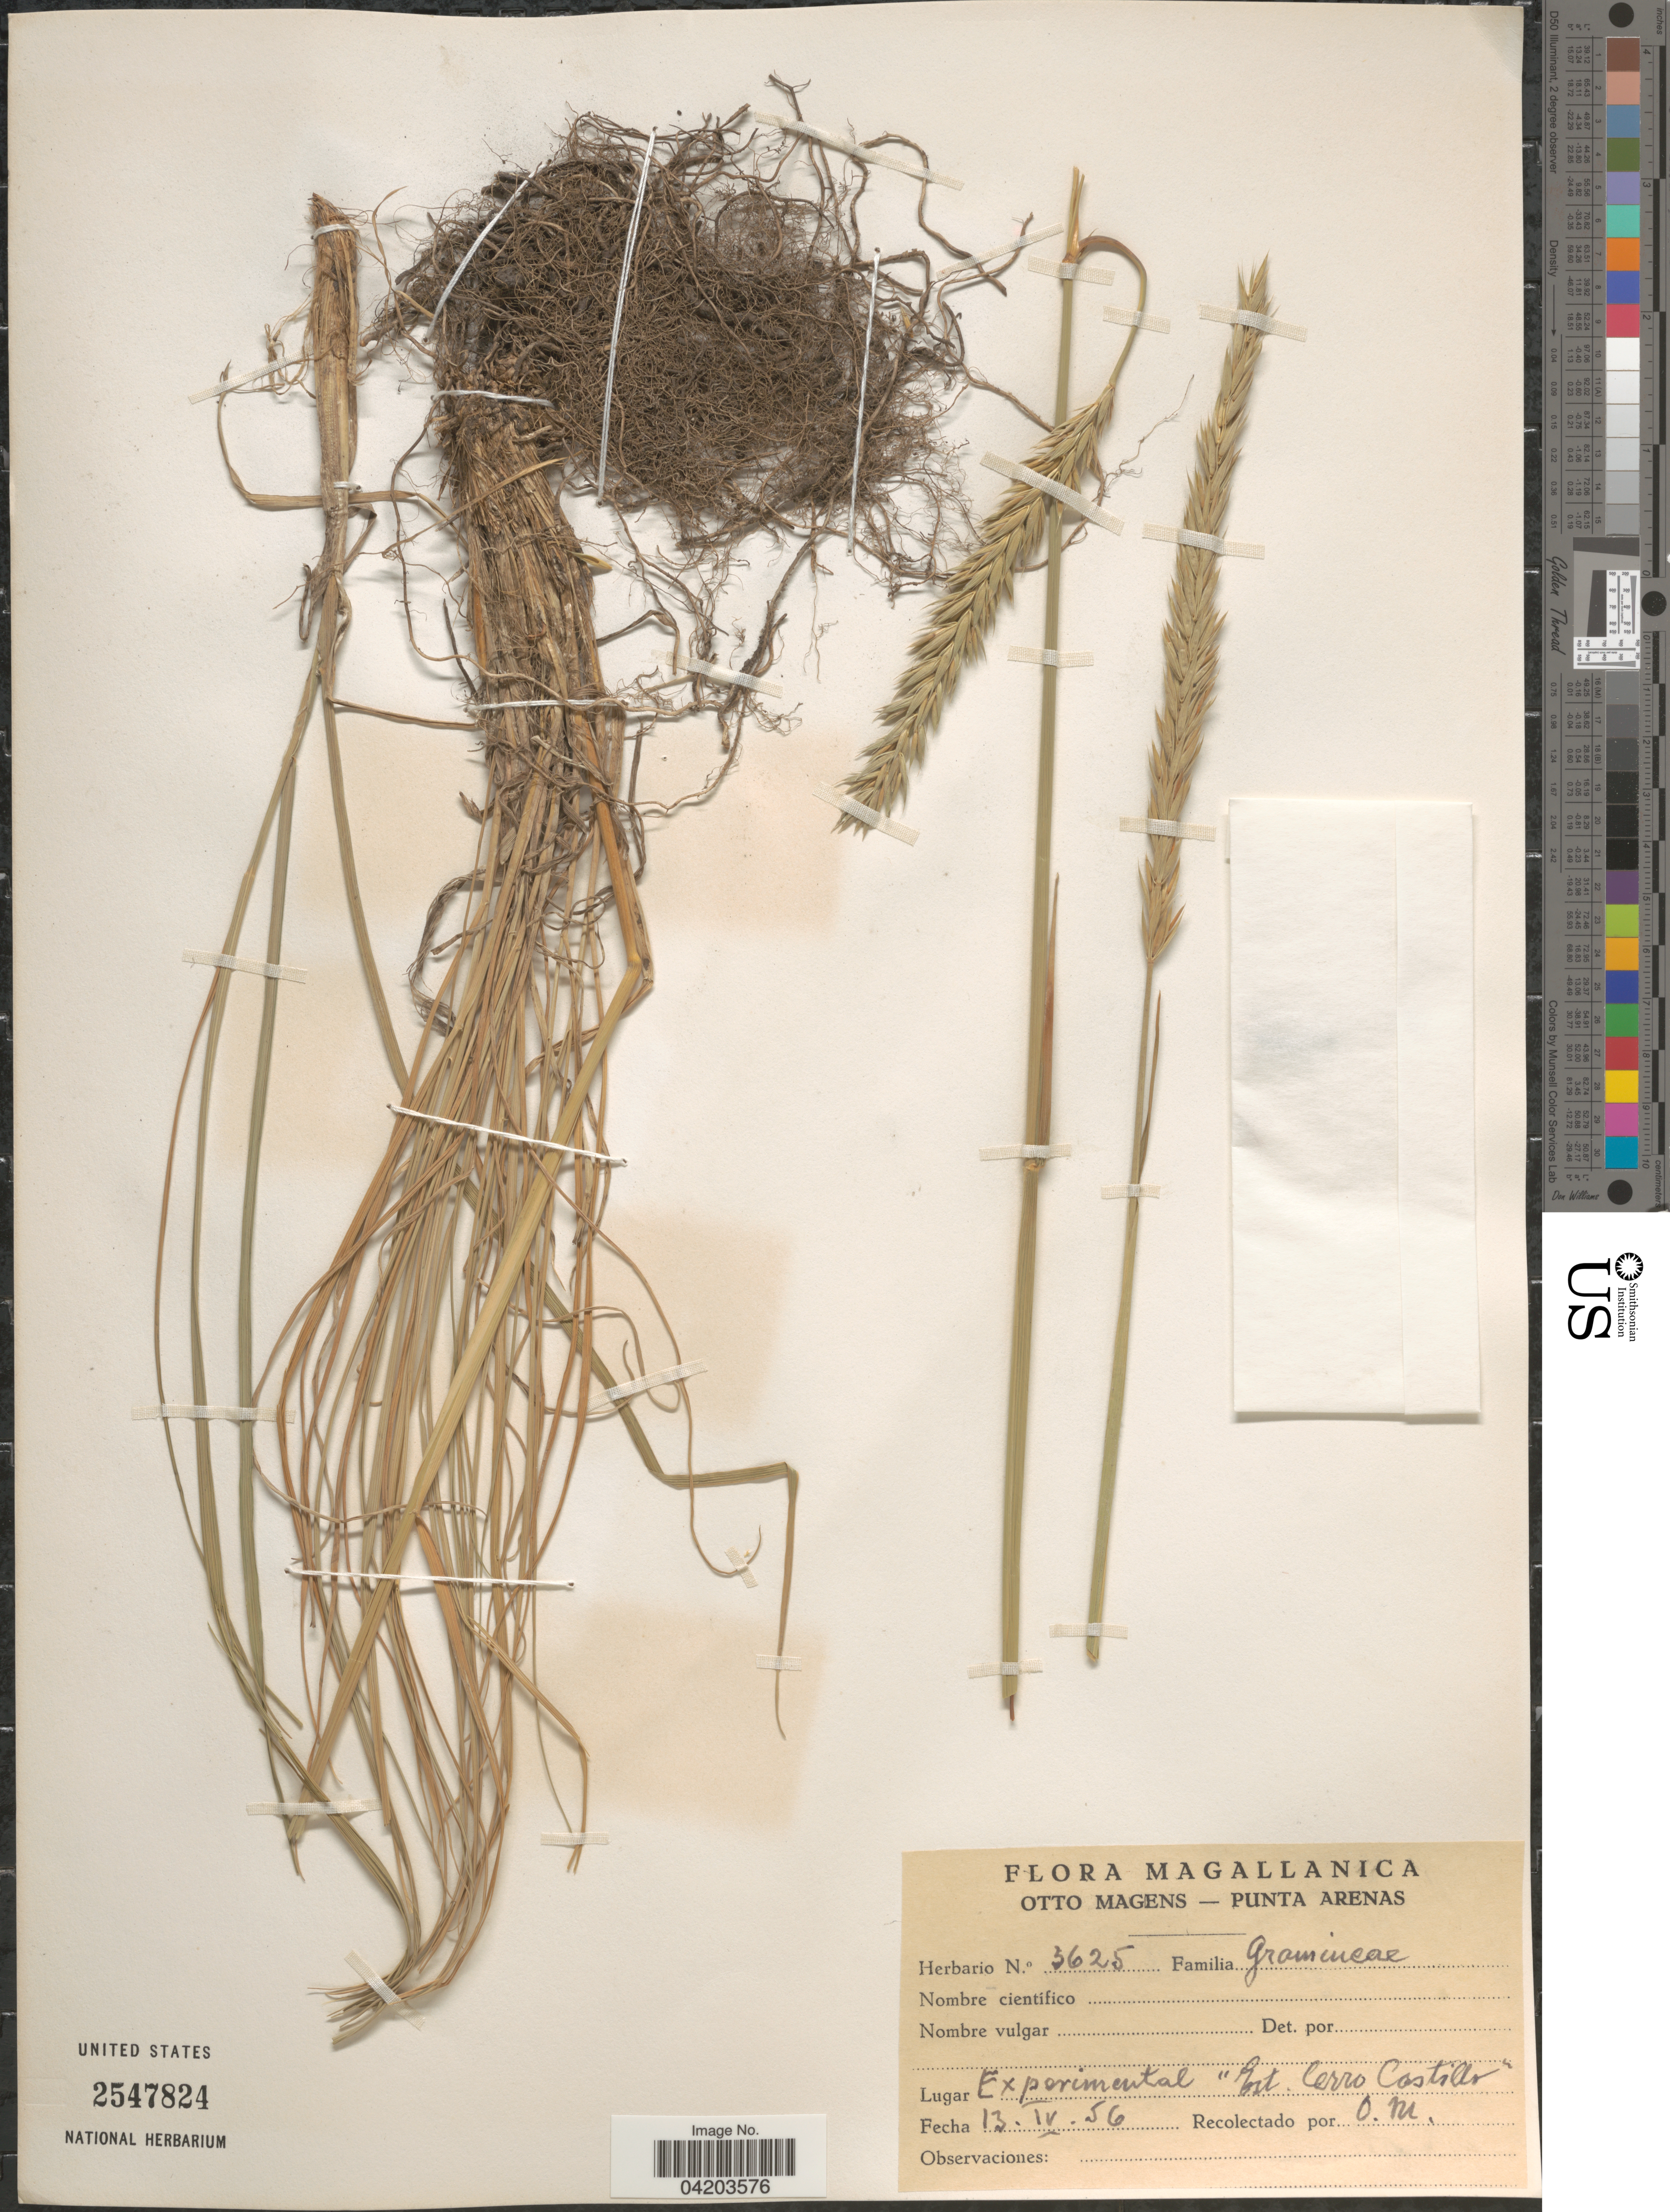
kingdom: Plantae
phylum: Tracheophyta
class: Liliopsida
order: Poales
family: Poaceae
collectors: O. Magens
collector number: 3625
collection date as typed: Transcribed d/m/y: 13/4/56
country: Chile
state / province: Magallanes y de la Antártica Chilena (XII)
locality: Magallanica. Experimental "Est. Cerro Castillo".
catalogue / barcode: US 2547824